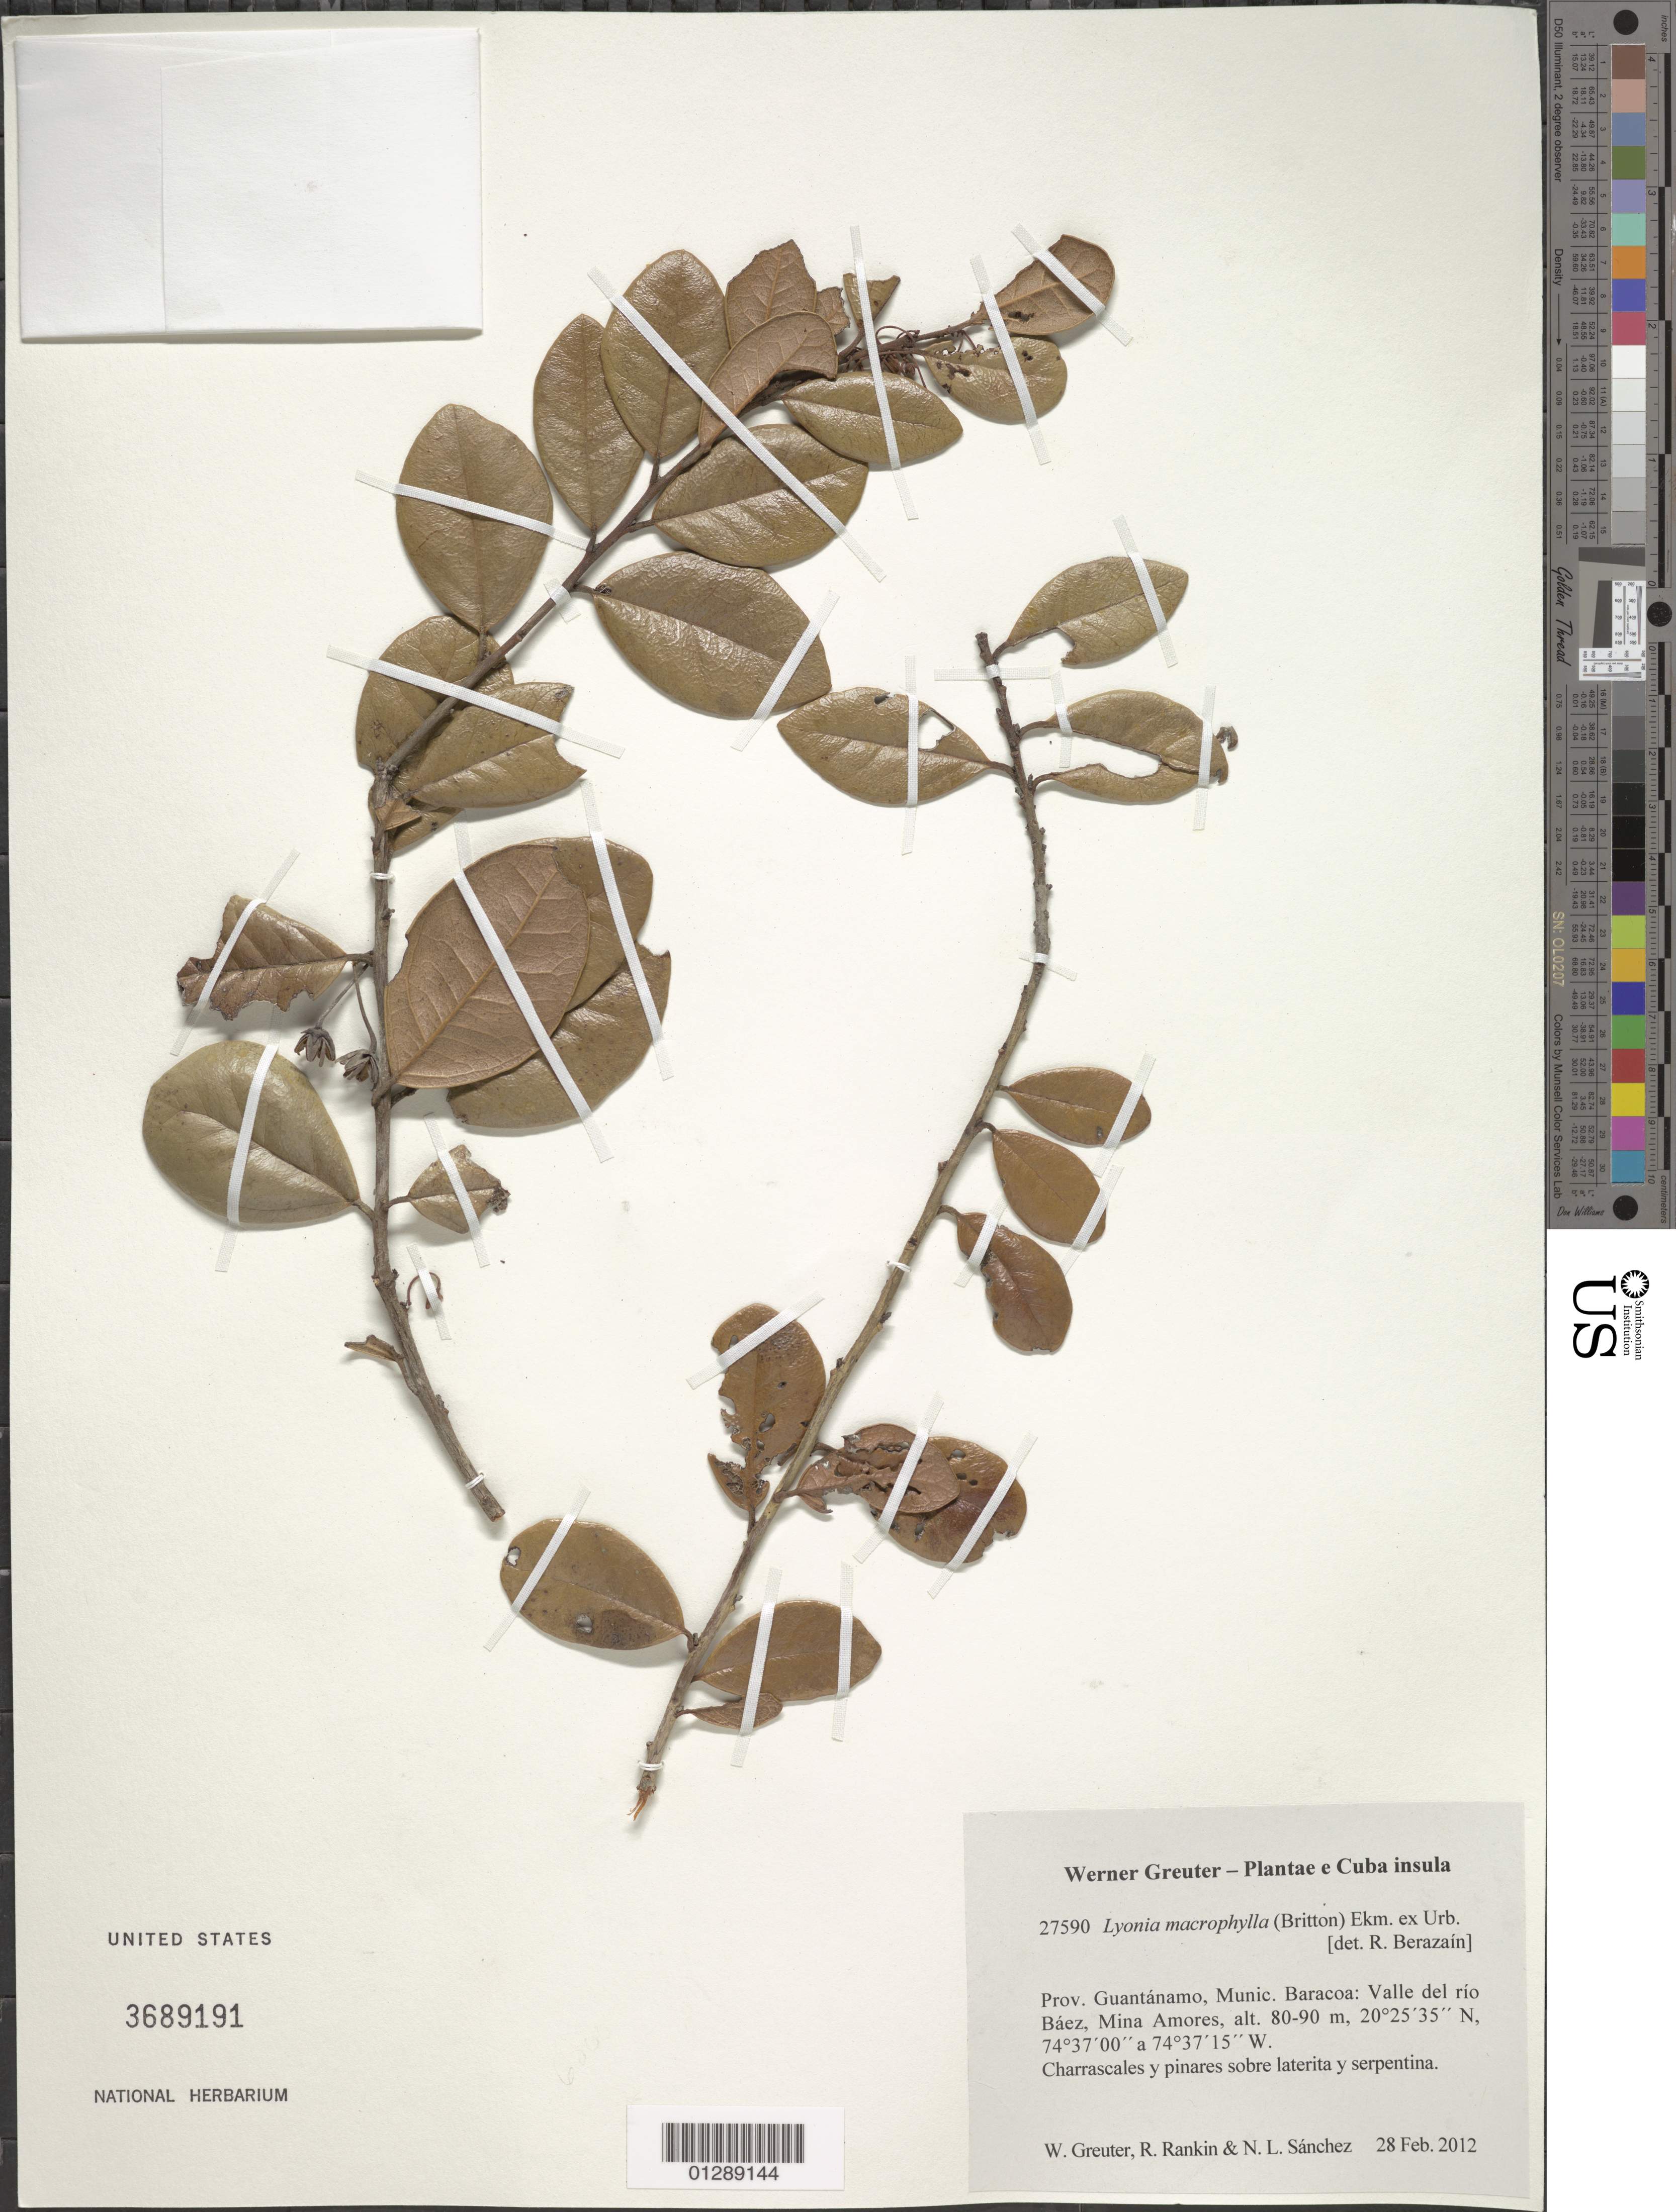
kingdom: Plantae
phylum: Tracheophyta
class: Magnoliopsida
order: Ericales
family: Ericaceae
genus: Lyonia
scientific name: Lyonia macrophylla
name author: (Britton) Ekman ex Urb.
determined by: Berazaín, R.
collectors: W. R. Greuter, R. Rankin Rodriguez & N. Sanchez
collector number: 27590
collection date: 2012-02-28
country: Cuba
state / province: Guantanamo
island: Cuba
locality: Munic. Baracoa: Valle del río Báez, Mina Amores.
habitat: Charrascales y pinares sobre laterita y serpentina.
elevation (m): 80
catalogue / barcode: US 3689191